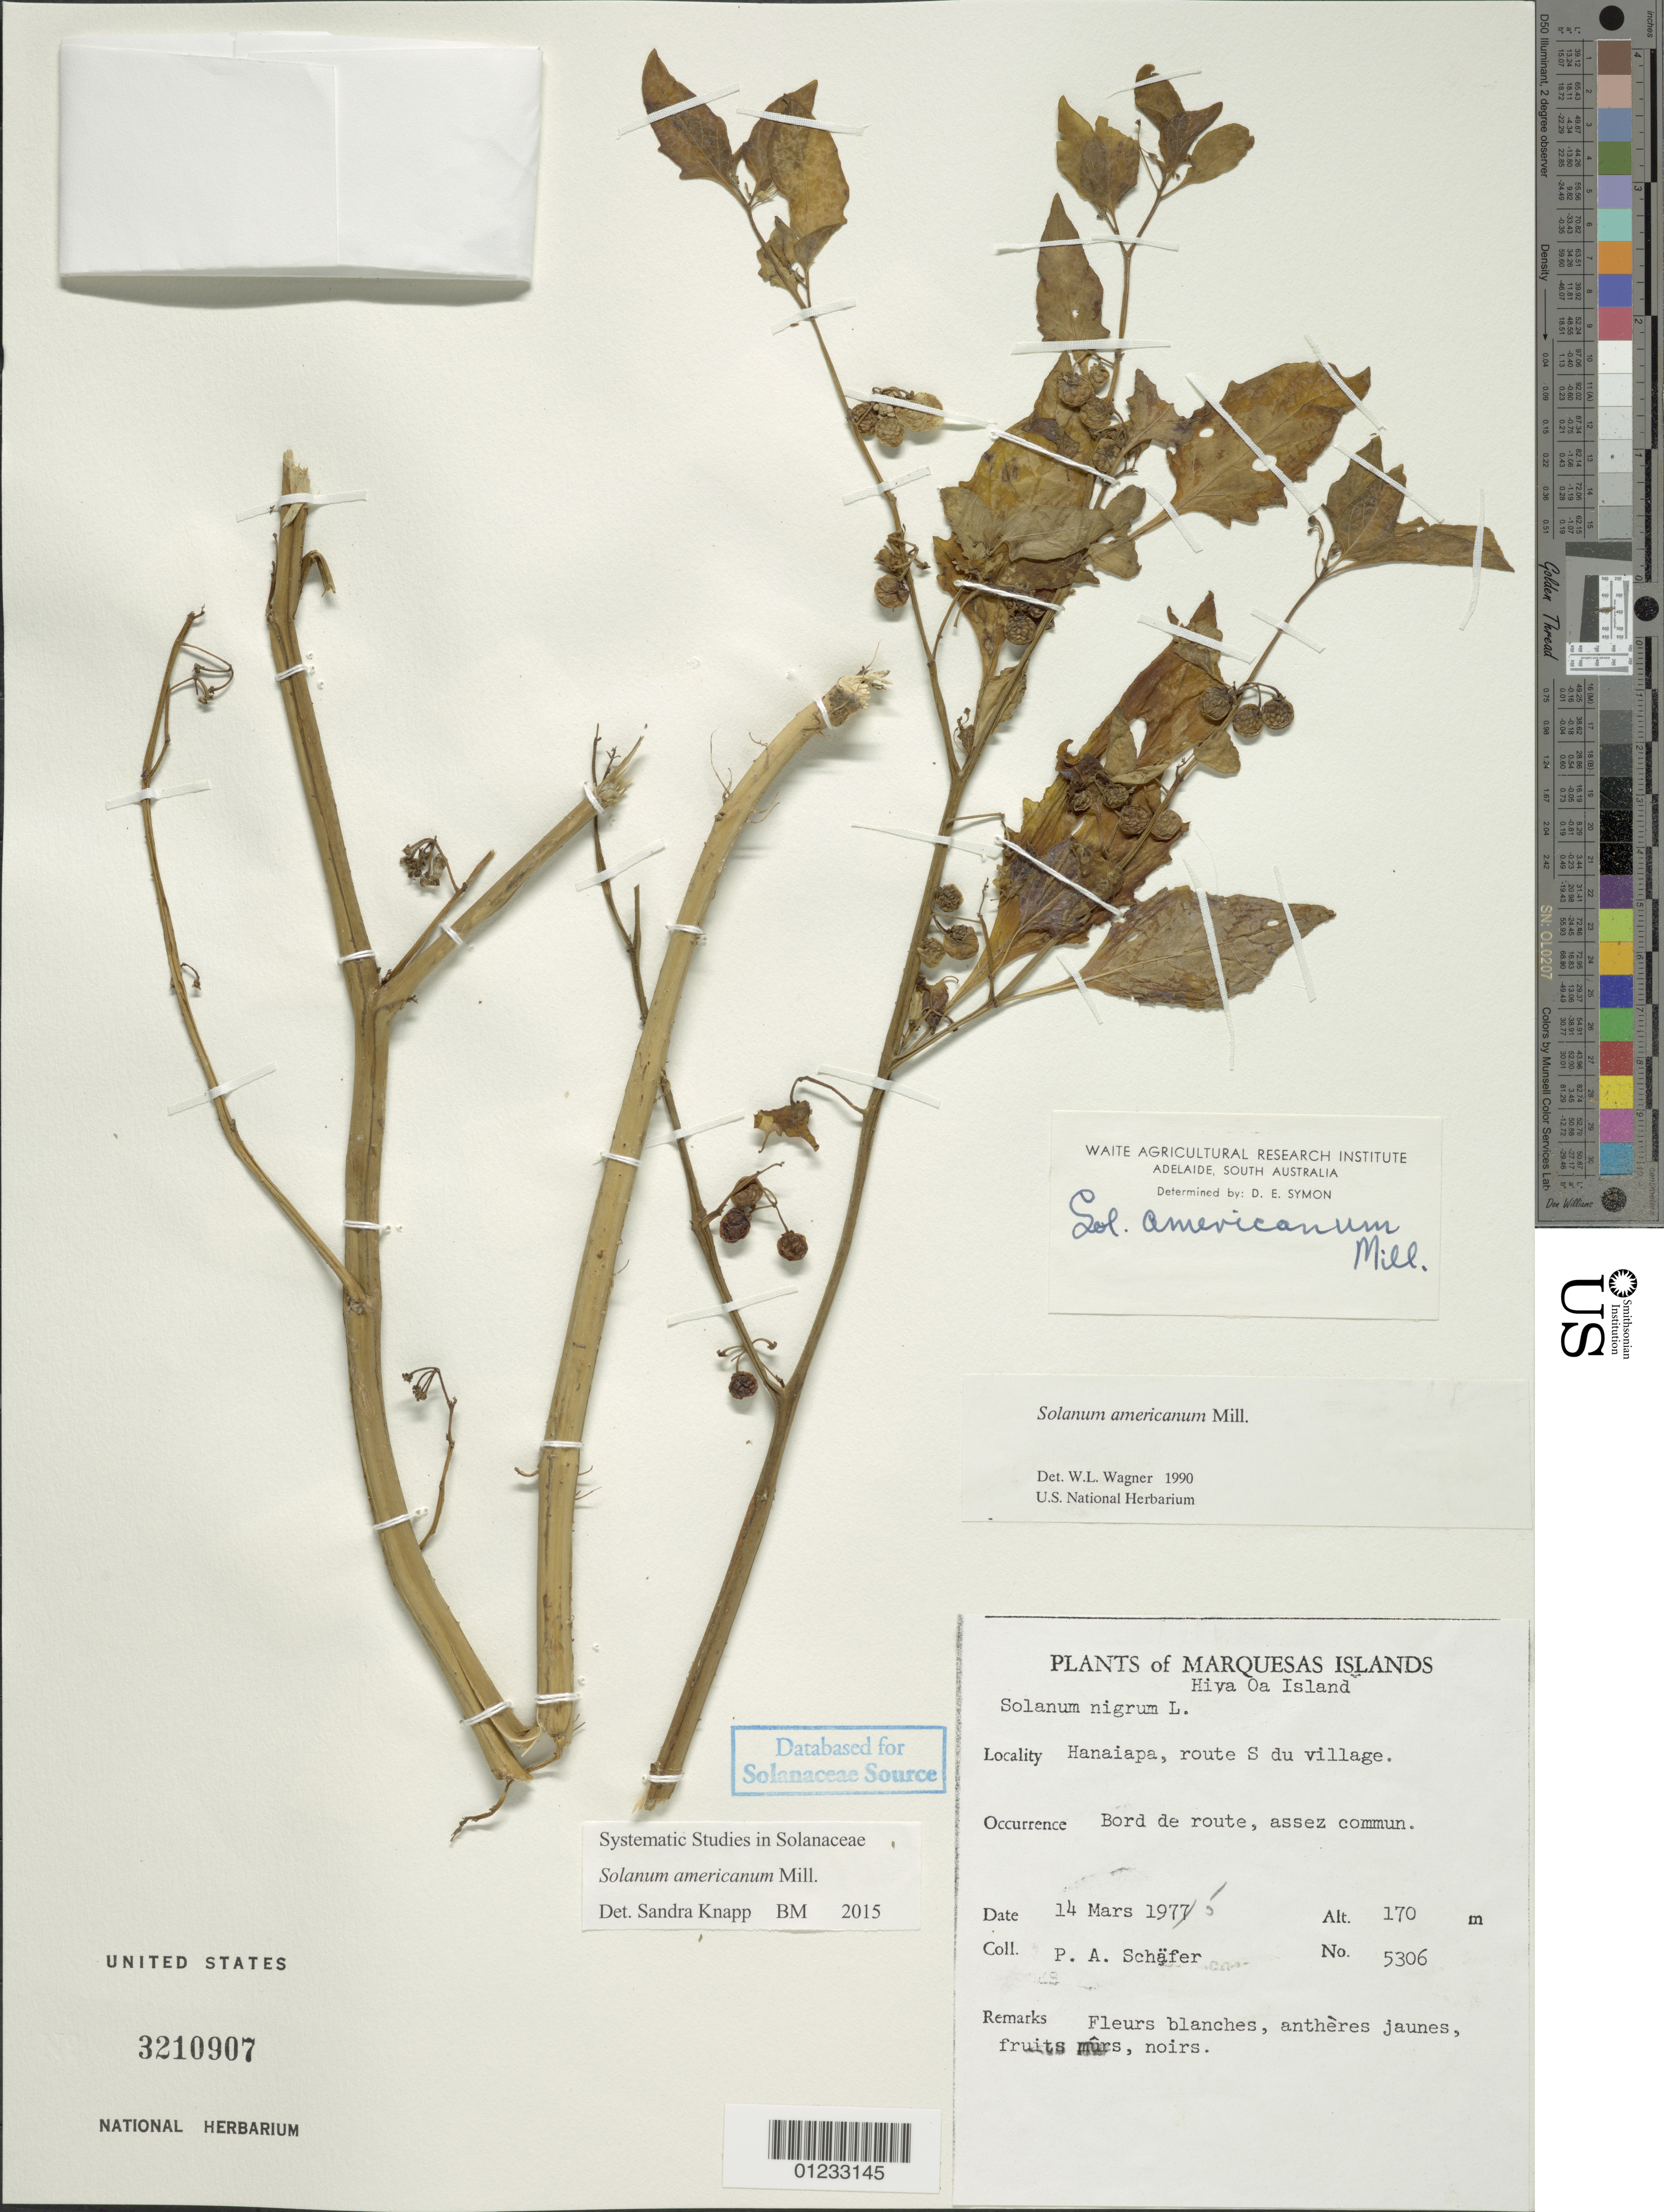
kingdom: Plantae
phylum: Tracheophyta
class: Magnoliopsida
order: Solanales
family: Solanaceae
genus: Solanum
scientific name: Solanum americanum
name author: Mill.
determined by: Wagner, W. L., (BOT), Smithsonian Institution - National Museum of Natural History (UNITED STATES)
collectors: P. A. Schäfer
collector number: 5306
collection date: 1975-03-14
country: French Polynesia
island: Hiva Oa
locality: Hanaiapa, route S du village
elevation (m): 170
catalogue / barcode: US 3210907